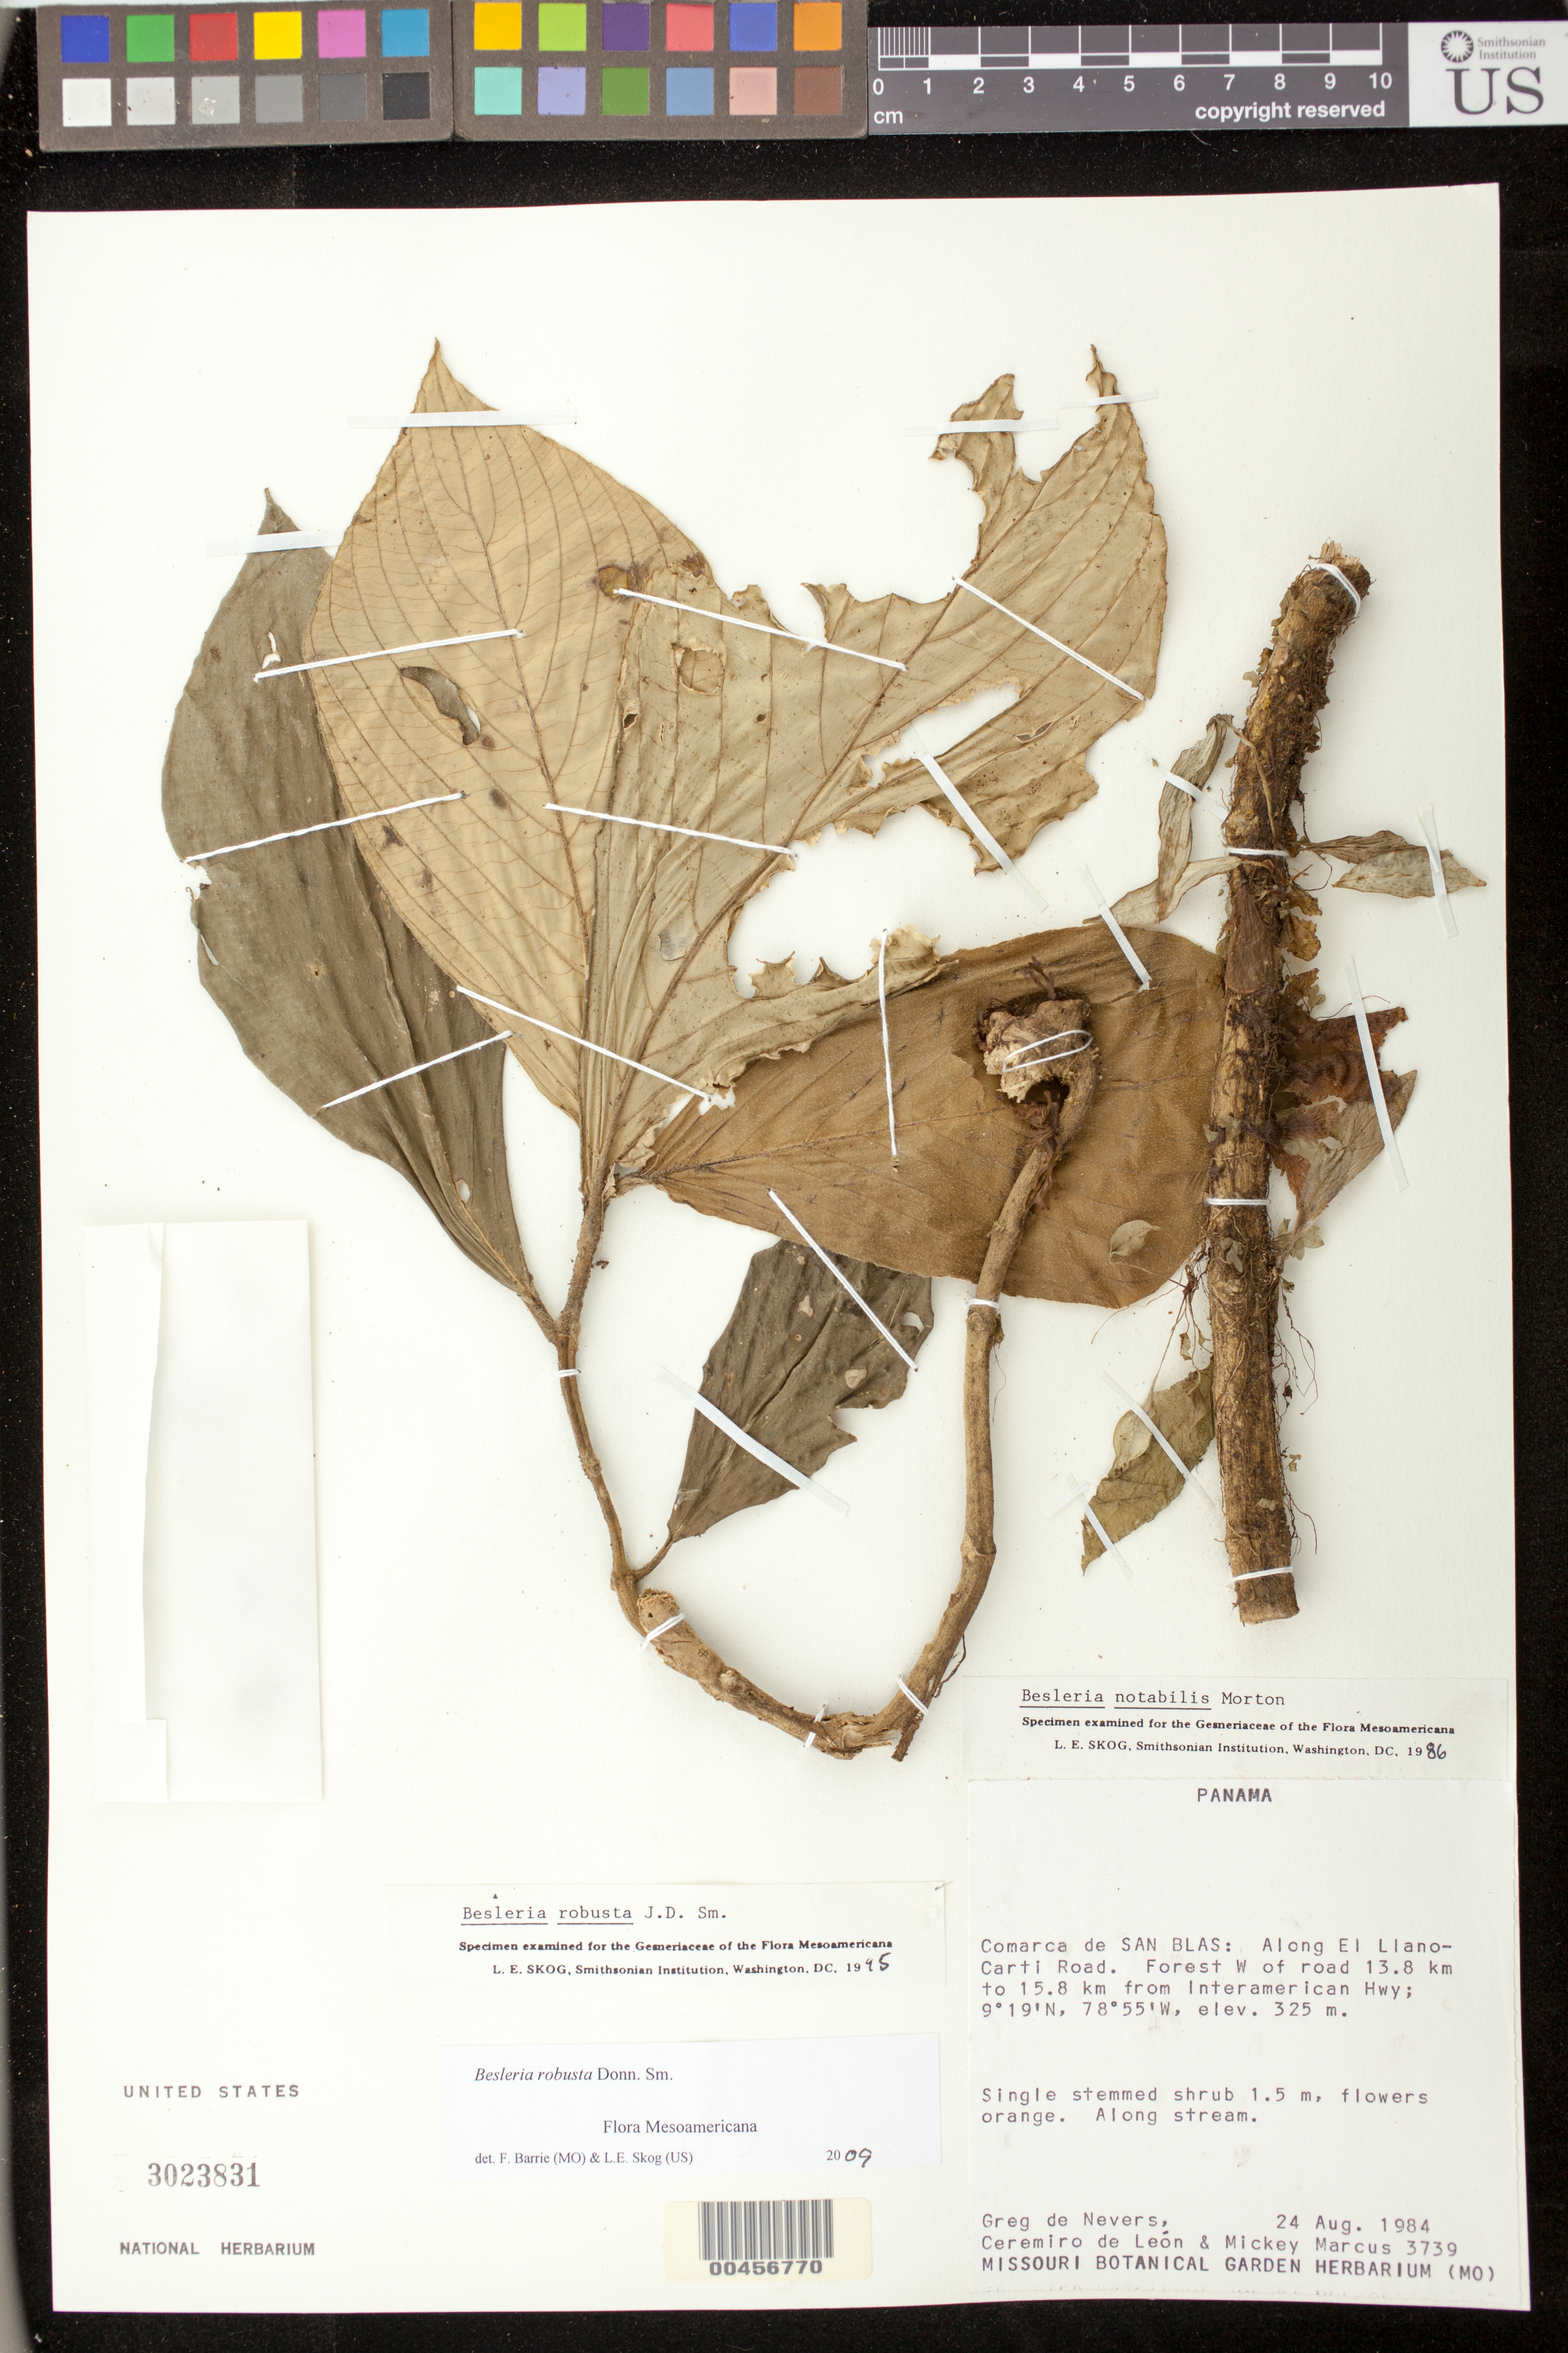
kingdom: Plantae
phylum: Tracheophyta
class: Magnoliopsida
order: Lamiales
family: Gesneriaceae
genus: Besleria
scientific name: Besleria robusta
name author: Donn. Sm.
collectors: G. C. de Nevers, C. León & M. Marcus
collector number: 3739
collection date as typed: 24 Aug 1984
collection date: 1984-08-24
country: Panama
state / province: Kuna Yala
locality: San Blas, along El Llano-Carti road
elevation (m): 325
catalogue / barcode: US 3023831